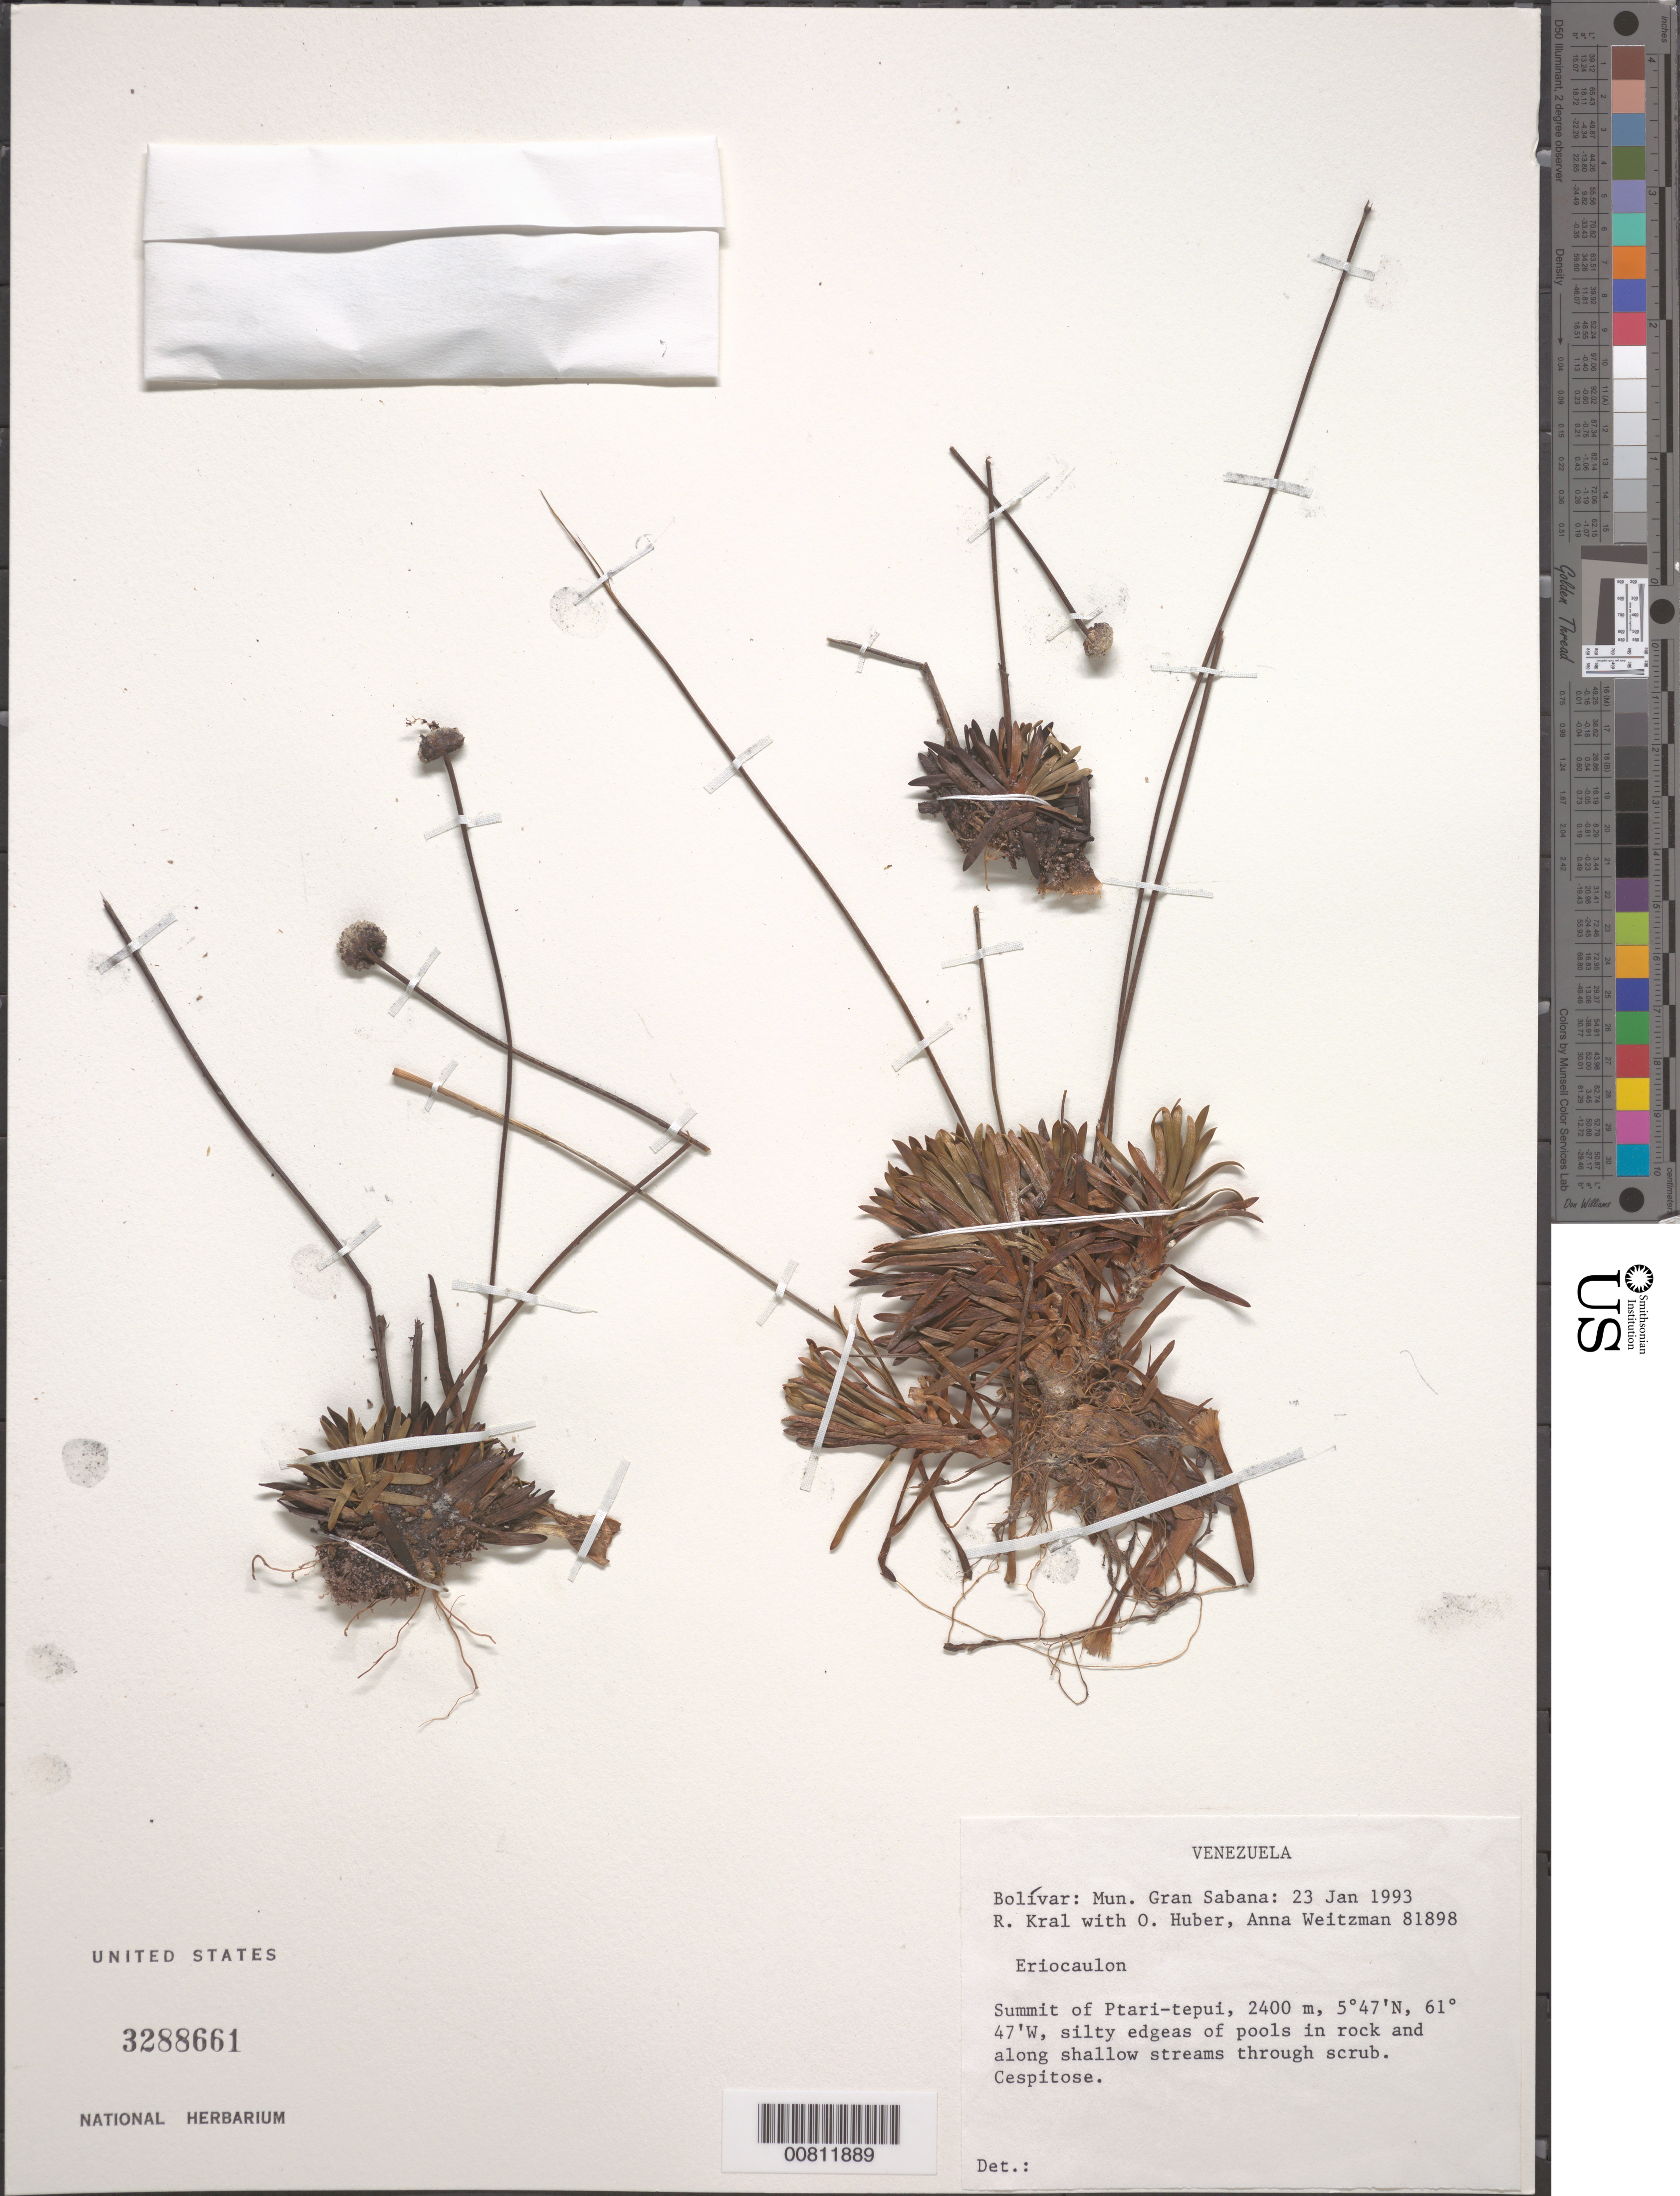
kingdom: Plantae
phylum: Tracheophyta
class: Liliopsida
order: Poales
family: Eriocaulaceae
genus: Eriocaulon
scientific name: Eriocaulon sp.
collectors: R. Kral, O. Huber & A. L. Weitzman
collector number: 81898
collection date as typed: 23-Jan-93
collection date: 1993-01-23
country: Venezuela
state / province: Bolívar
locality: Mun. Gran Sabana; summit of Ptari-tepuí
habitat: Silty edges of pools in rock and along shallow streams through scrub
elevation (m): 2400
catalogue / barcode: US 3288661